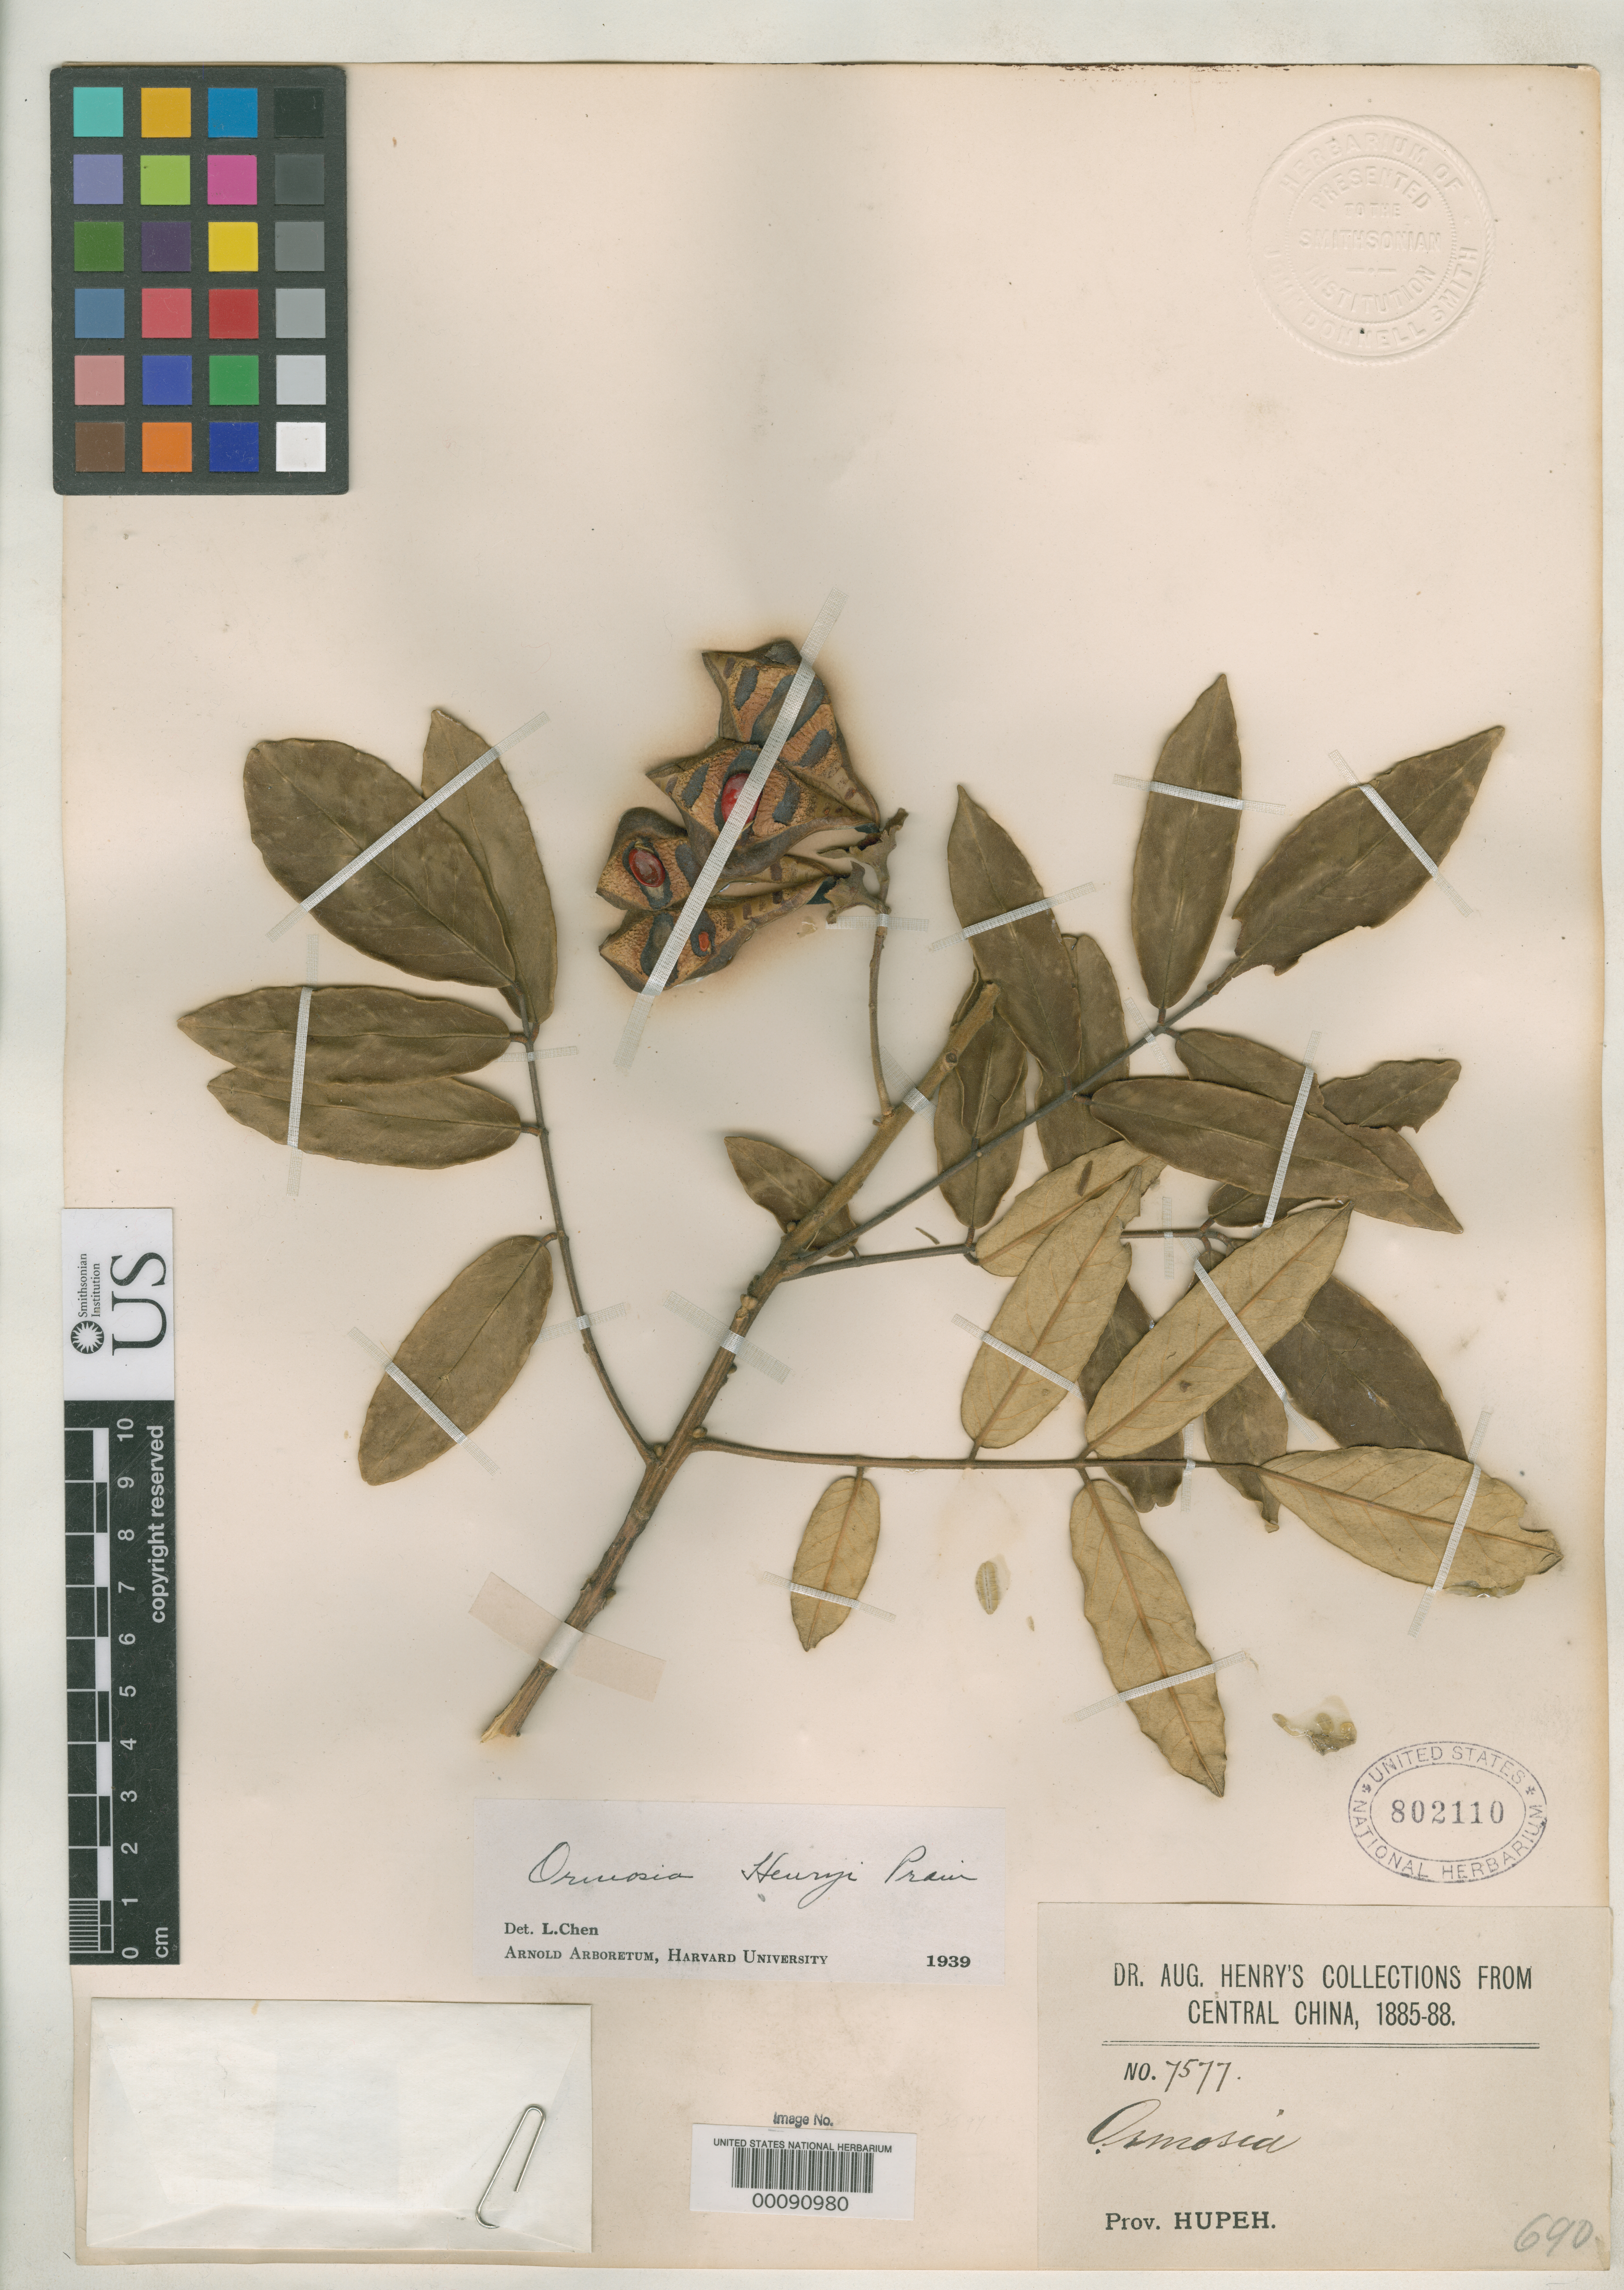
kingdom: Plantae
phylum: Tracheophyta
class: Magnoliopsida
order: Fabales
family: Fabaceae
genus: Ormosia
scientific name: Ormosia henryi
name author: Prain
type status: Type Fragment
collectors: A. Henry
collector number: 7577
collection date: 1885/1888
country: China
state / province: Hubei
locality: Central China. Prov. Hupeh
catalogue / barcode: US 802110